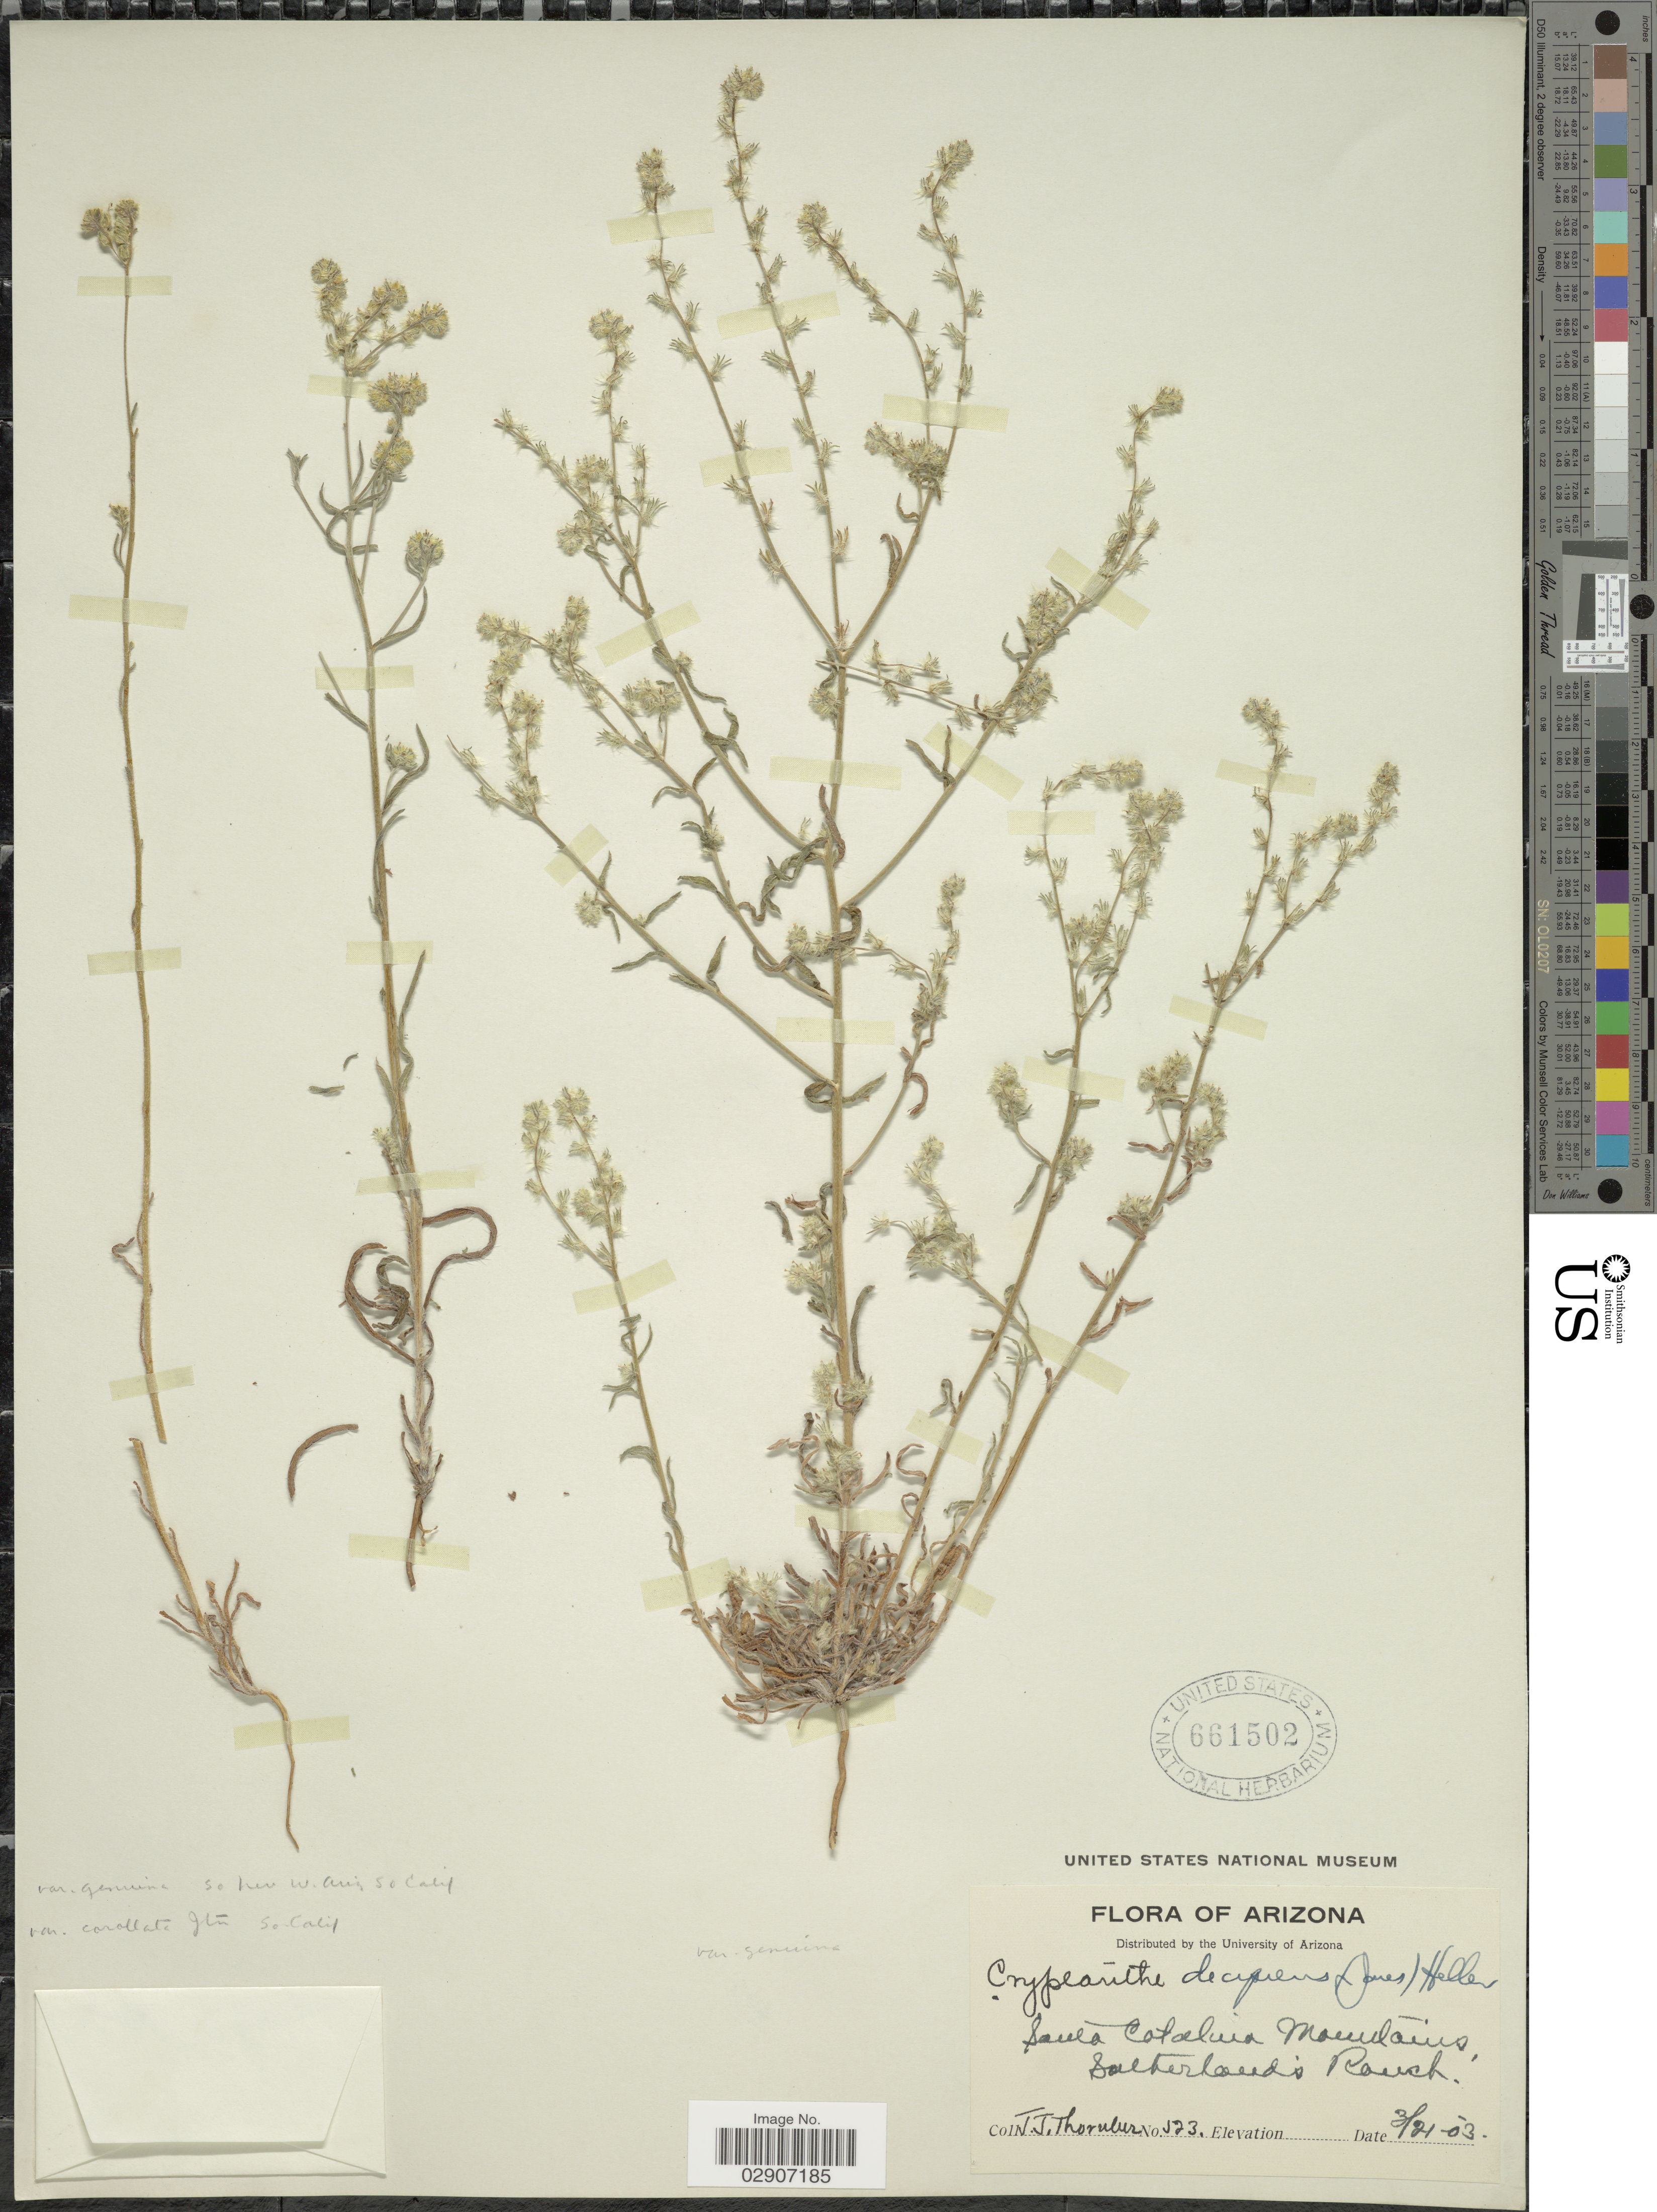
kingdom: Plantae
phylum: Tracheophyta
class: Magnoliopsida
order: Boraginales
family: Boraginaceae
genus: Cryptantha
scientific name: Cryptantha decipiens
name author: (M.E. Jones) A. Heller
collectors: J. Thornber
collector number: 523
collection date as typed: Transcribed d/m/y: 21/3/3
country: United States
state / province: Arizona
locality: Santa Catalina Mountains, Sutherland's Ranch.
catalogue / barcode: US 661502